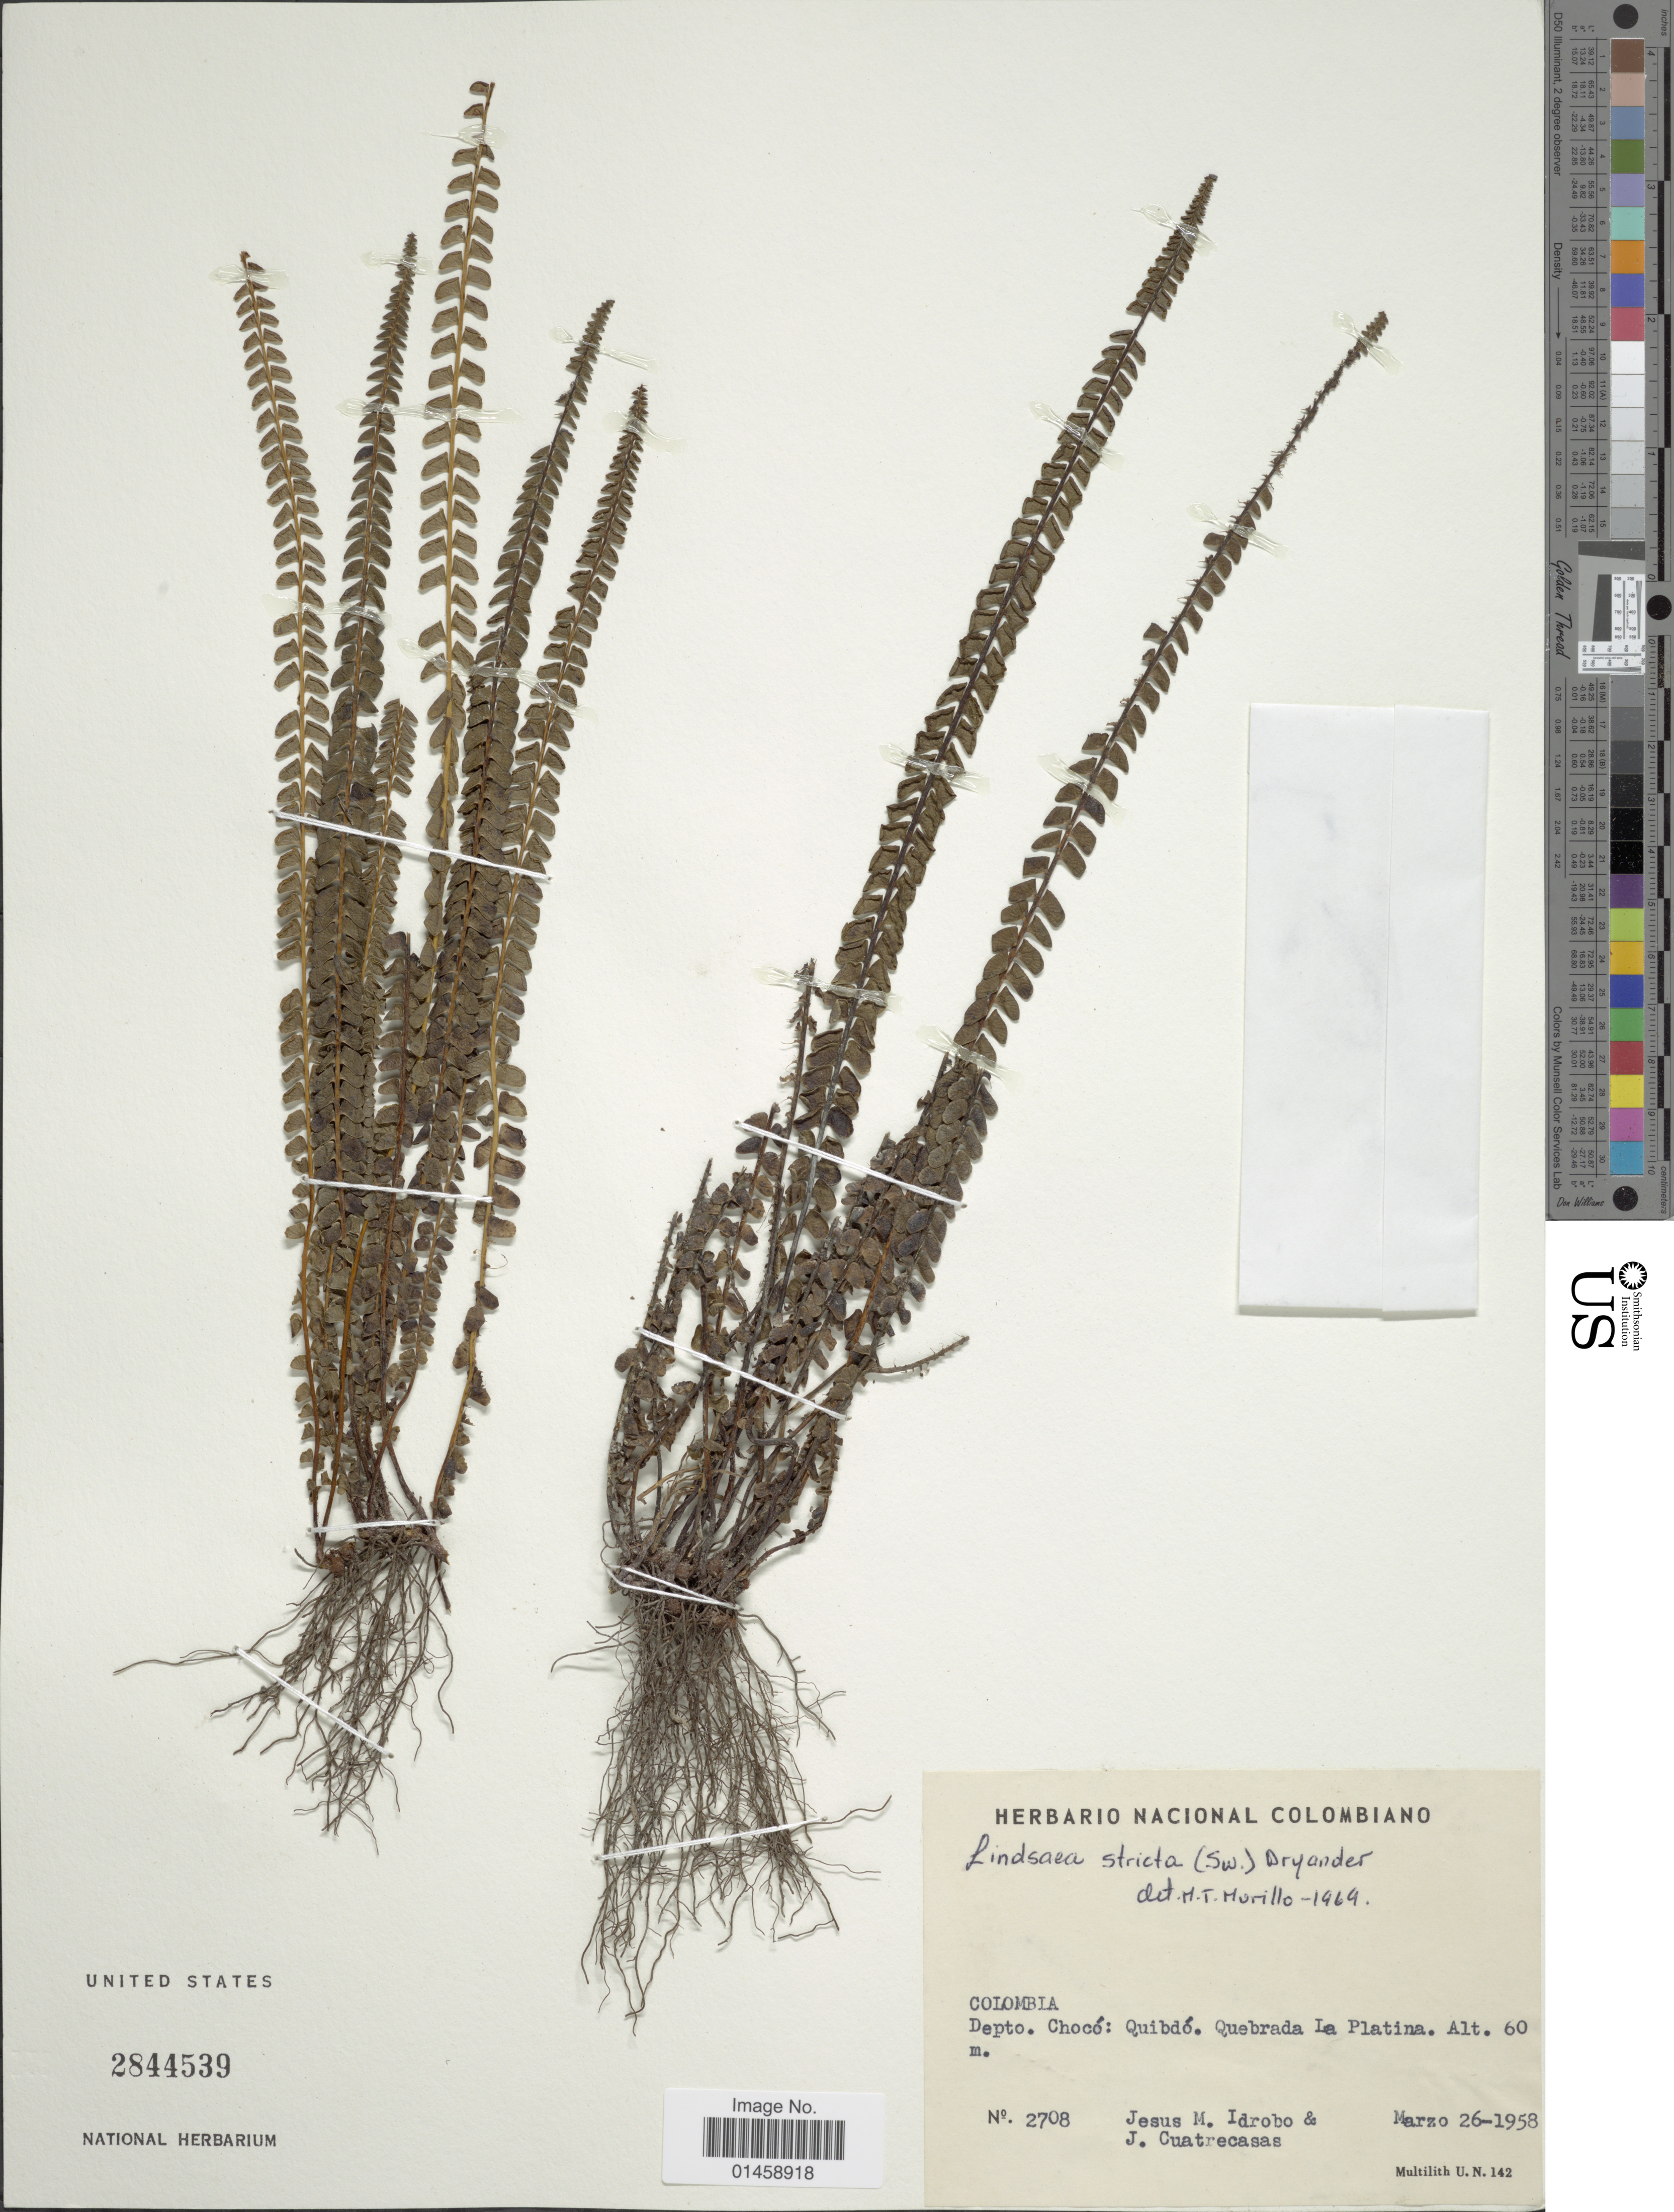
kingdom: Plantae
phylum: Tracheophyta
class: Polypodiopsida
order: Polypodiales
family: Lindsaeaceae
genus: Lindsaea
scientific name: Lindsaea stricta var. stricta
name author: (Sw.) Dryand.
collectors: J. M. Idrobo & J. Cuatrecasas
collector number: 2708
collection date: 1958-03-26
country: Colombia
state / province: Chocó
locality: Quibdo, Quebrada La Platina.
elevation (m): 60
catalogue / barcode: US 2844539